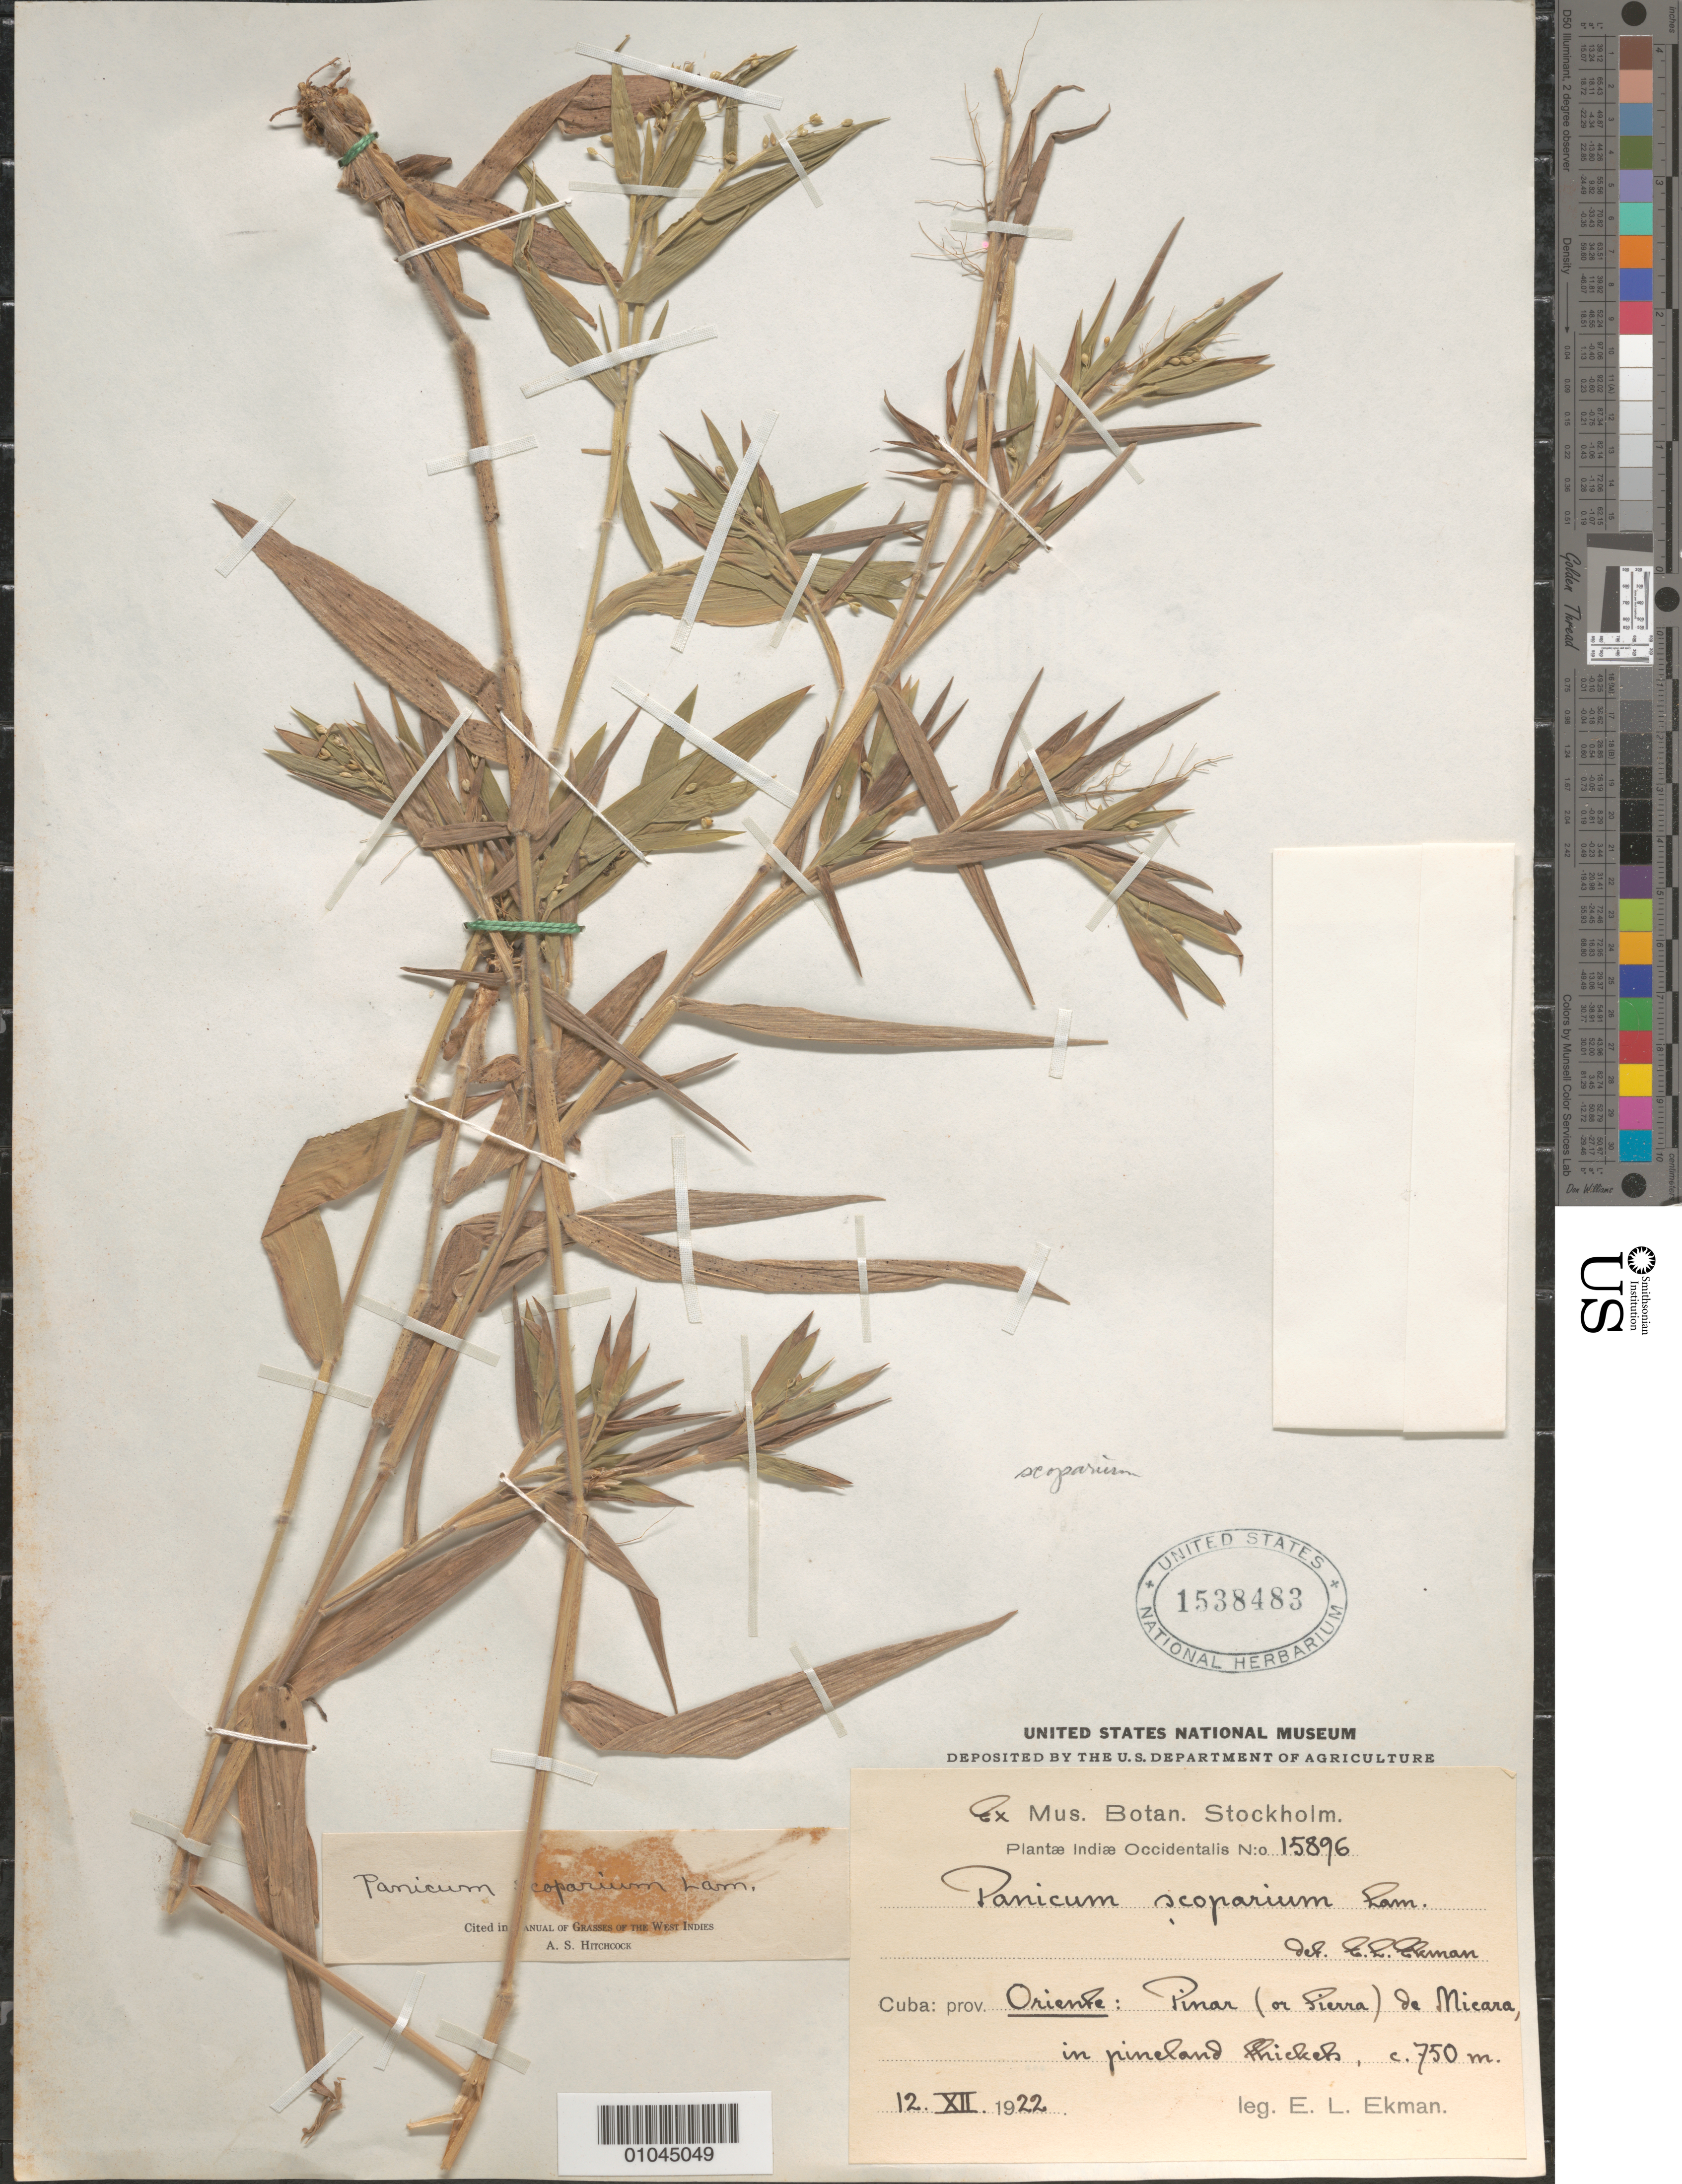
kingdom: Plantae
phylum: Tracheophyta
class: Liliopsida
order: Poales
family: Poaceae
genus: Panicum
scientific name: Panicum scoparium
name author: Lam.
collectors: E. L. Ekman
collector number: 15896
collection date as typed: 12 Dec 1922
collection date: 1922-12-12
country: Cuba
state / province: Oriente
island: Cuba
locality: Pinar (or Sierra) de Micara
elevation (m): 750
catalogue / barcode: US 1538483